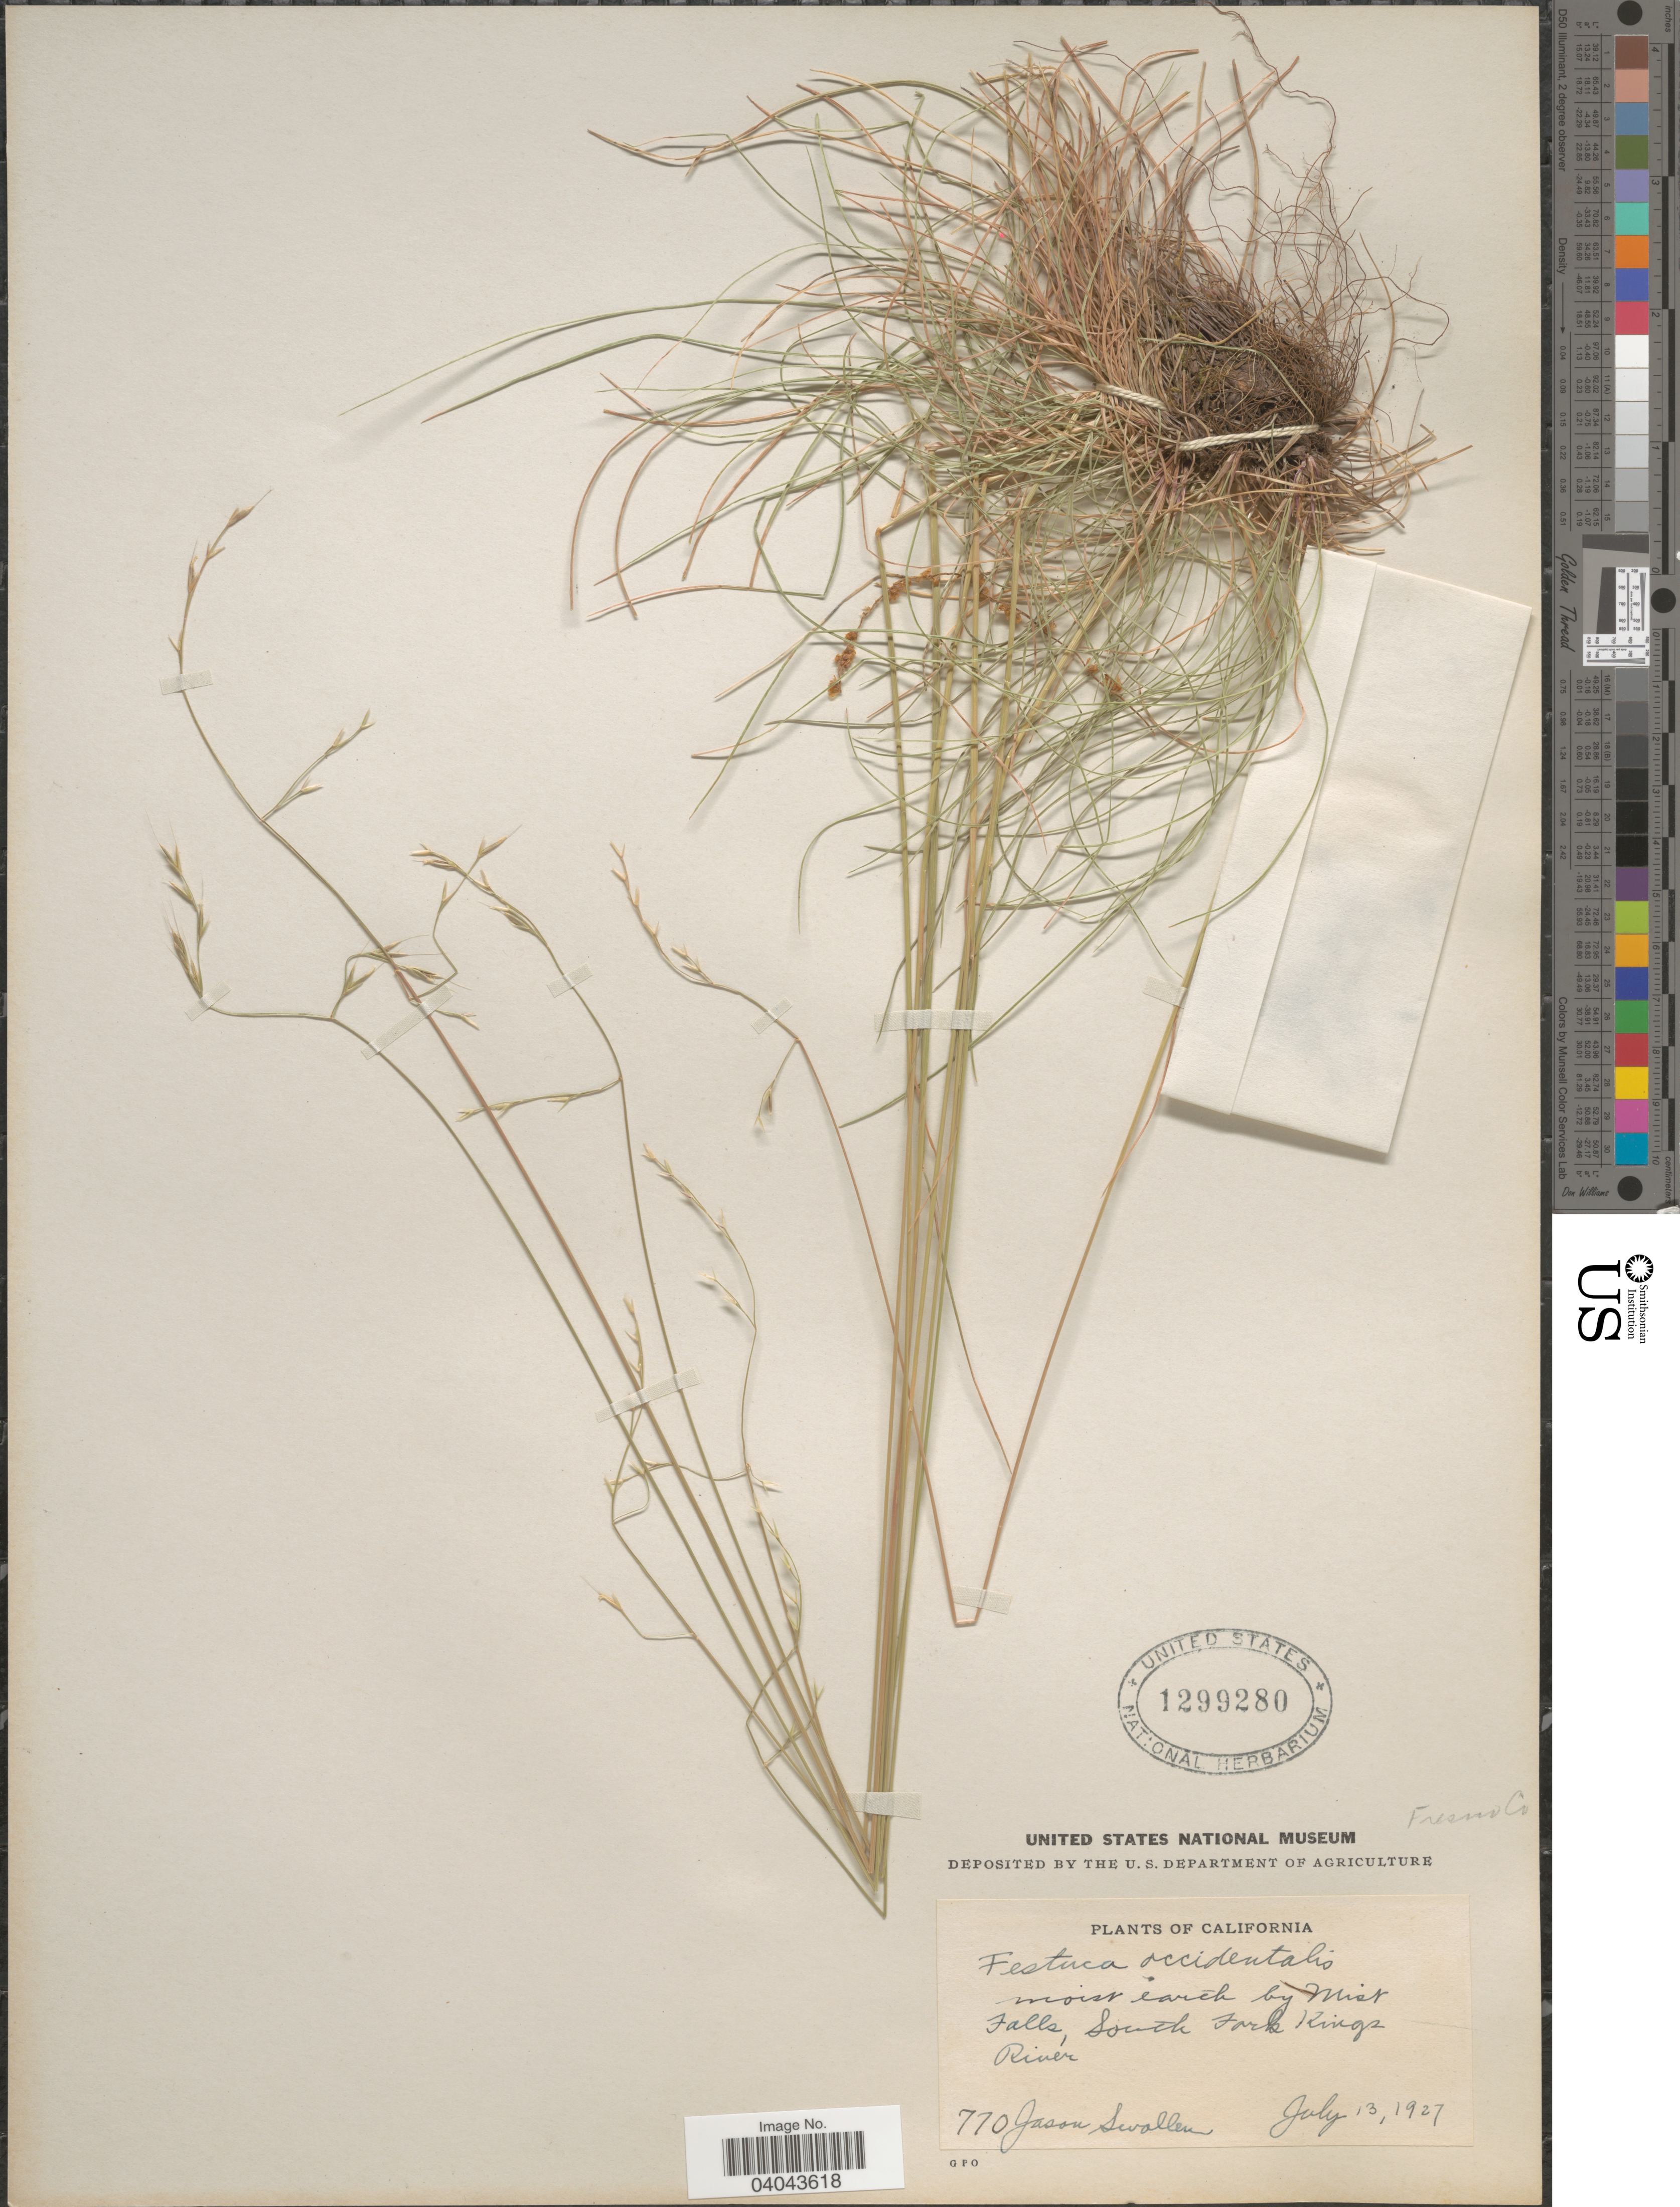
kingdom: Plantae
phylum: Tracheophyta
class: Liliopsida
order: Poales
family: Poaceae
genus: Festuca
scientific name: Festuca occidentalis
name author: Hook.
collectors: J. R. Swallen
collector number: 770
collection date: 1927-07-13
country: United States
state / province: California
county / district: Fresno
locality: By Mist Falls, South Fork Kings River. Fresno Co.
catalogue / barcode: US 1299280